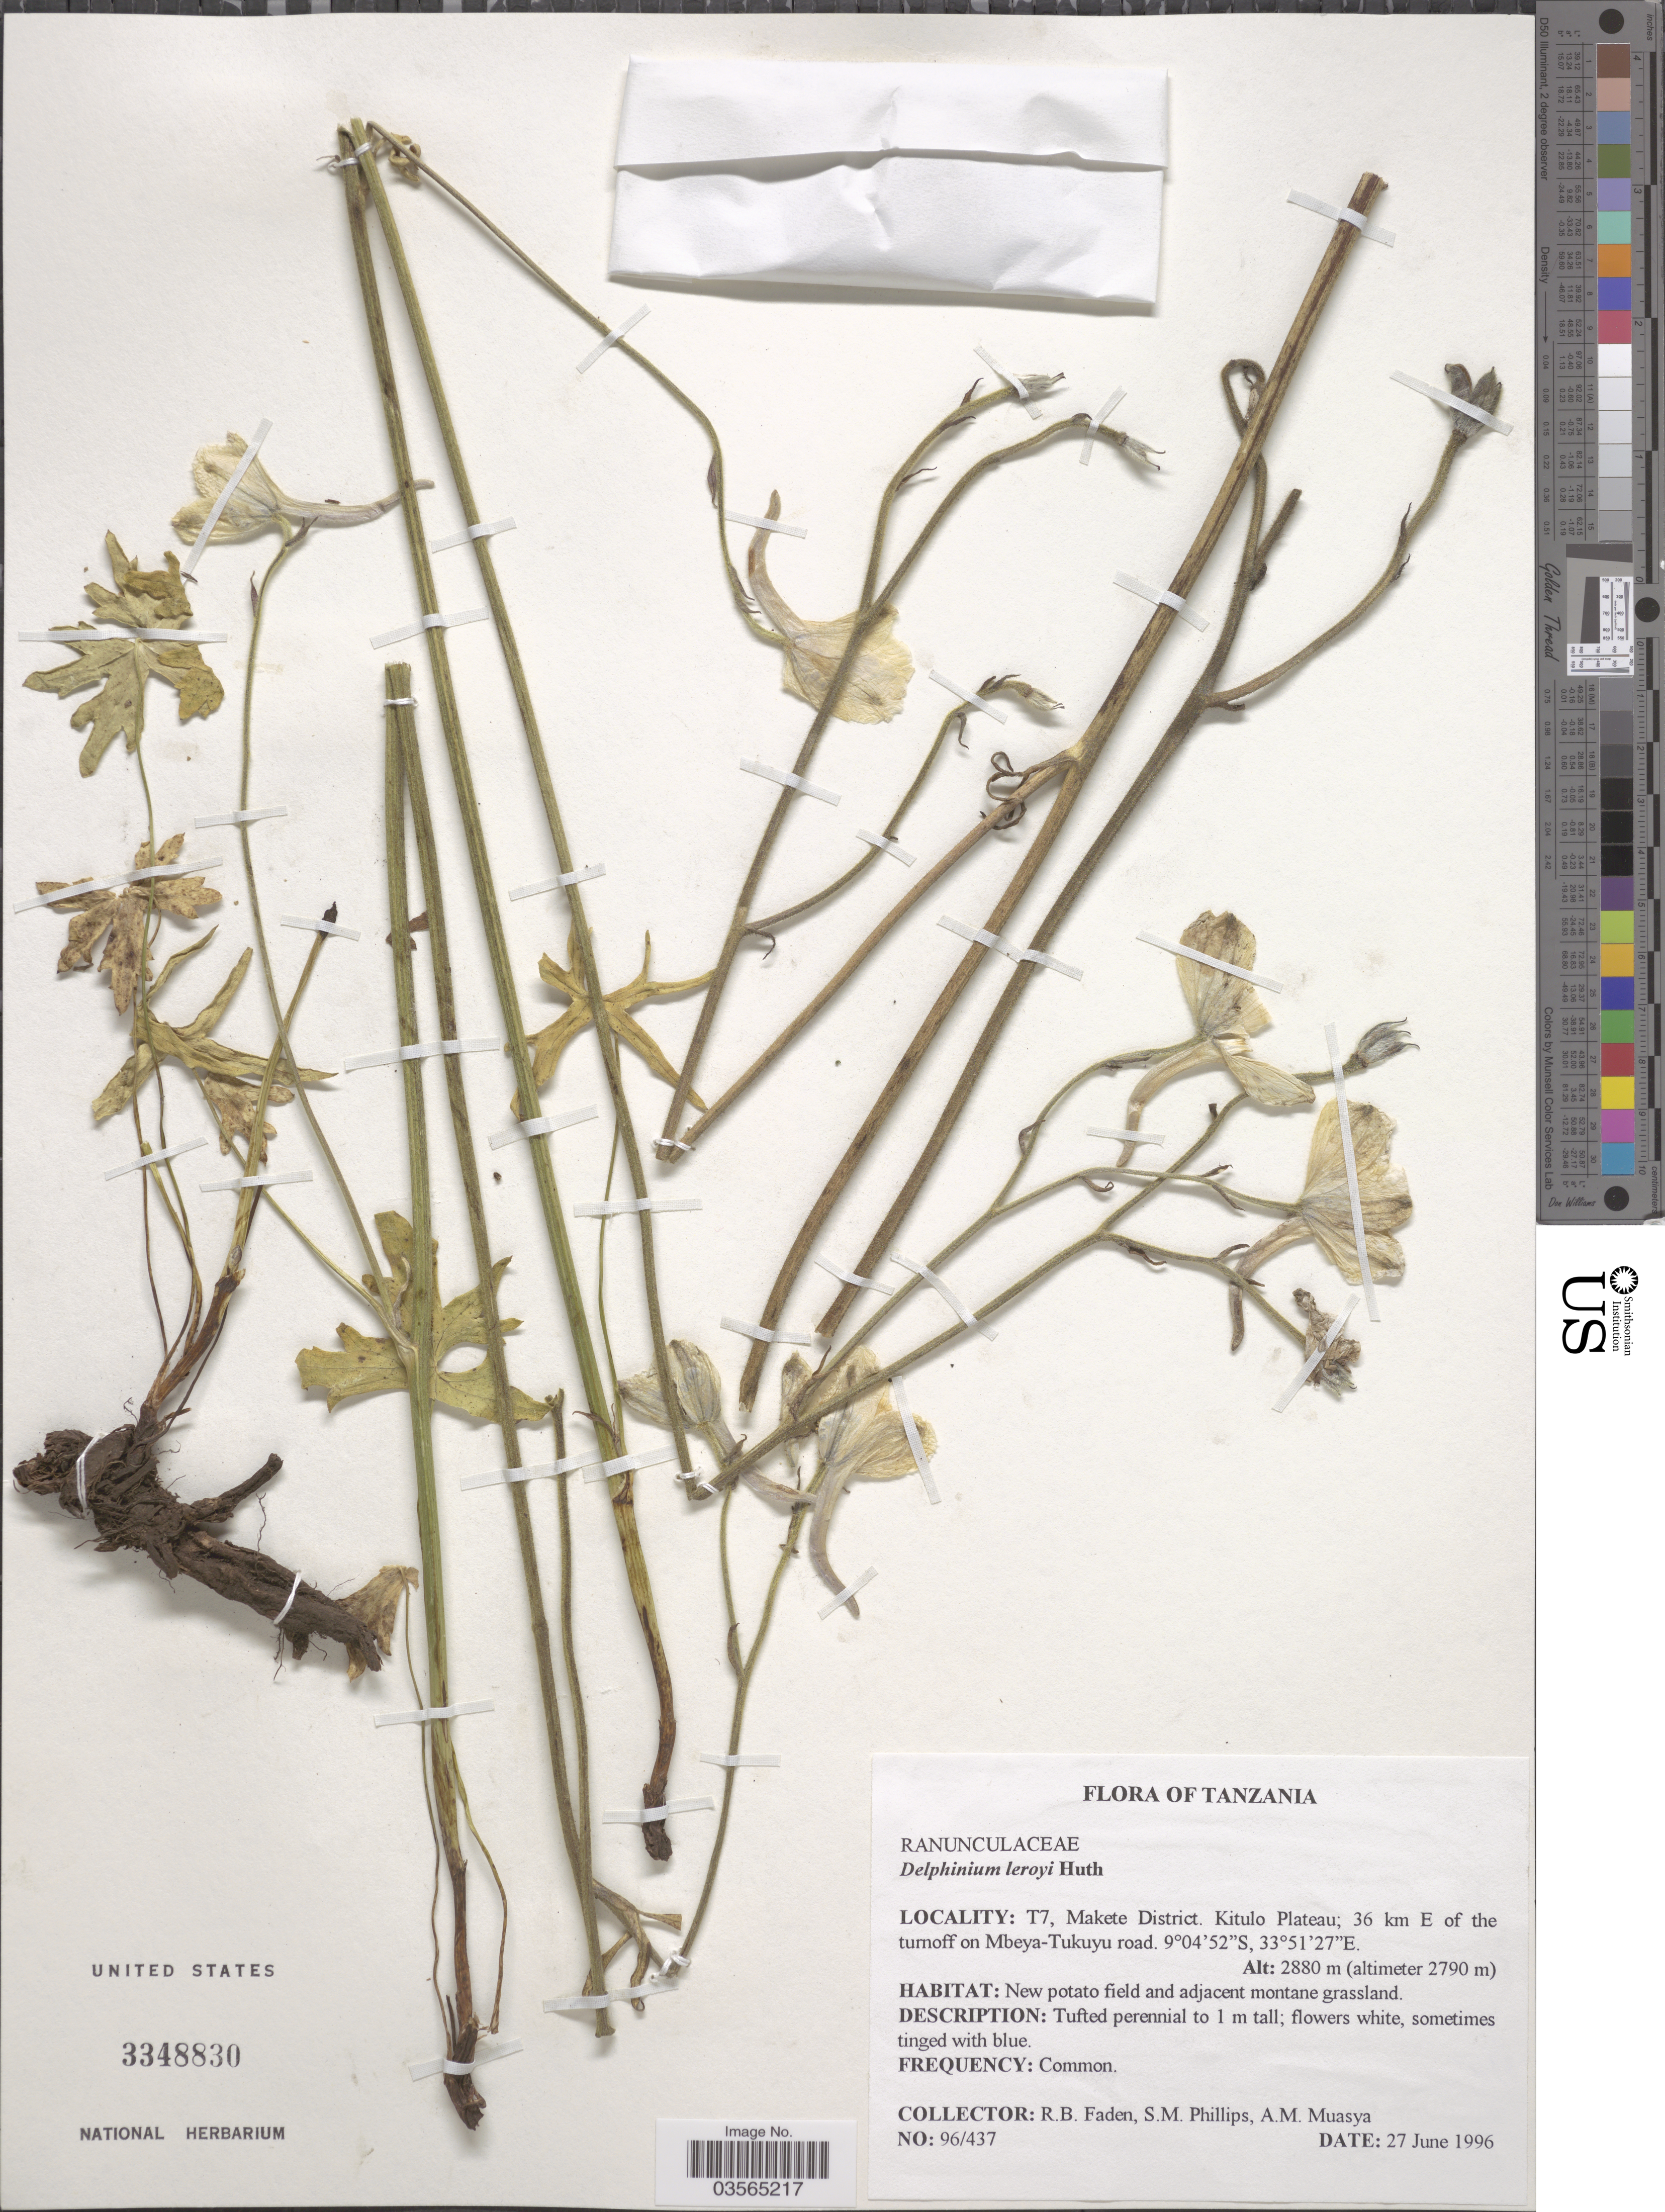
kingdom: Plantae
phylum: Tracheophyta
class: Magnoliopsida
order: Ranunculales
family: Ranunculaceae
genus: Delphinium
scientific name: Delphinium leroyi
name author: Franch. ex Huth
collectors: R. B. Faden, S. M. Phillips & A. Muasya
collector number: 96/437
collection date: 1996-06-27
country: Tanzania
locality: T7, Makete District. Kitulo Plateau; 36 km E of the turnoff on Mbeya-Tukuyu road.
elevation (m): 2790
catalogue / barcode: US 3348830